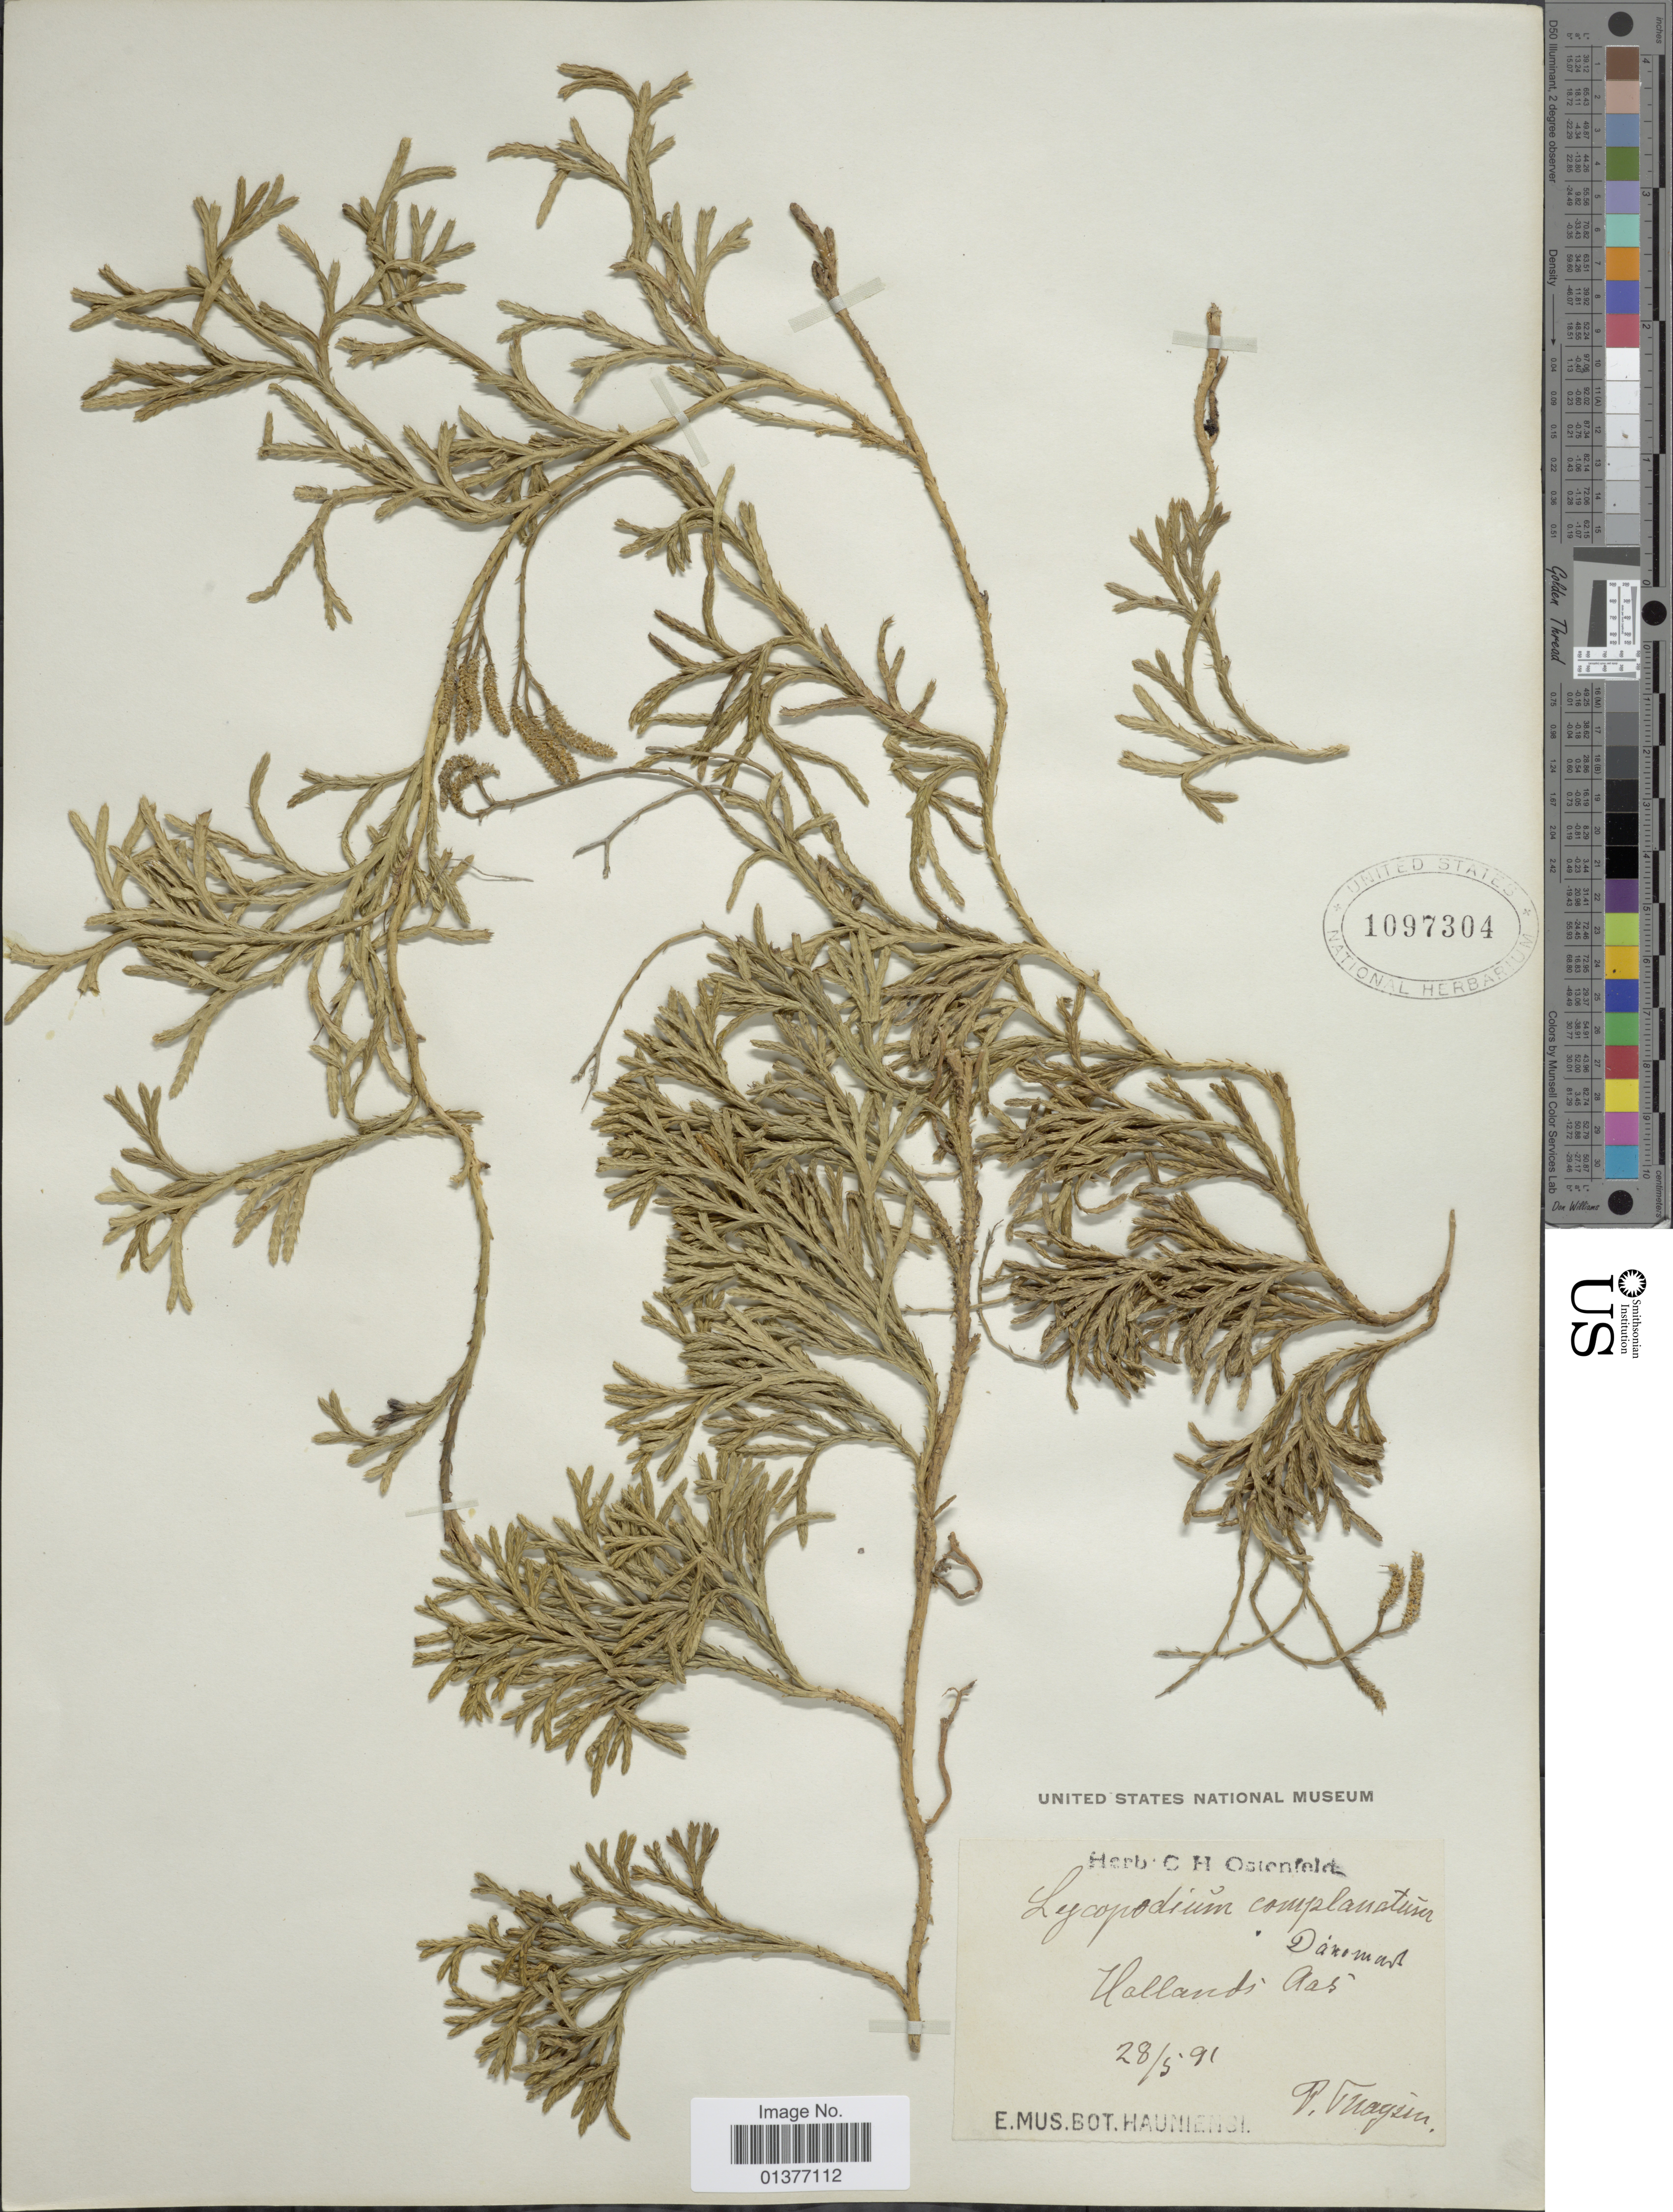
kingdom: Plantae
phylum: Tracheophyta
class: Lycopodiopsida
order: Lycopodiales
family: Lycopodiaceae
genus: Diphasiastrum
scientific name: Diphasiastrum complanatum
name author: (L.) Holub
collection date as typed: Transcribed d/m/y: 28/5/91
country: Denmark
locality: Hallands Aas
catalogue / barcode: US 1097304